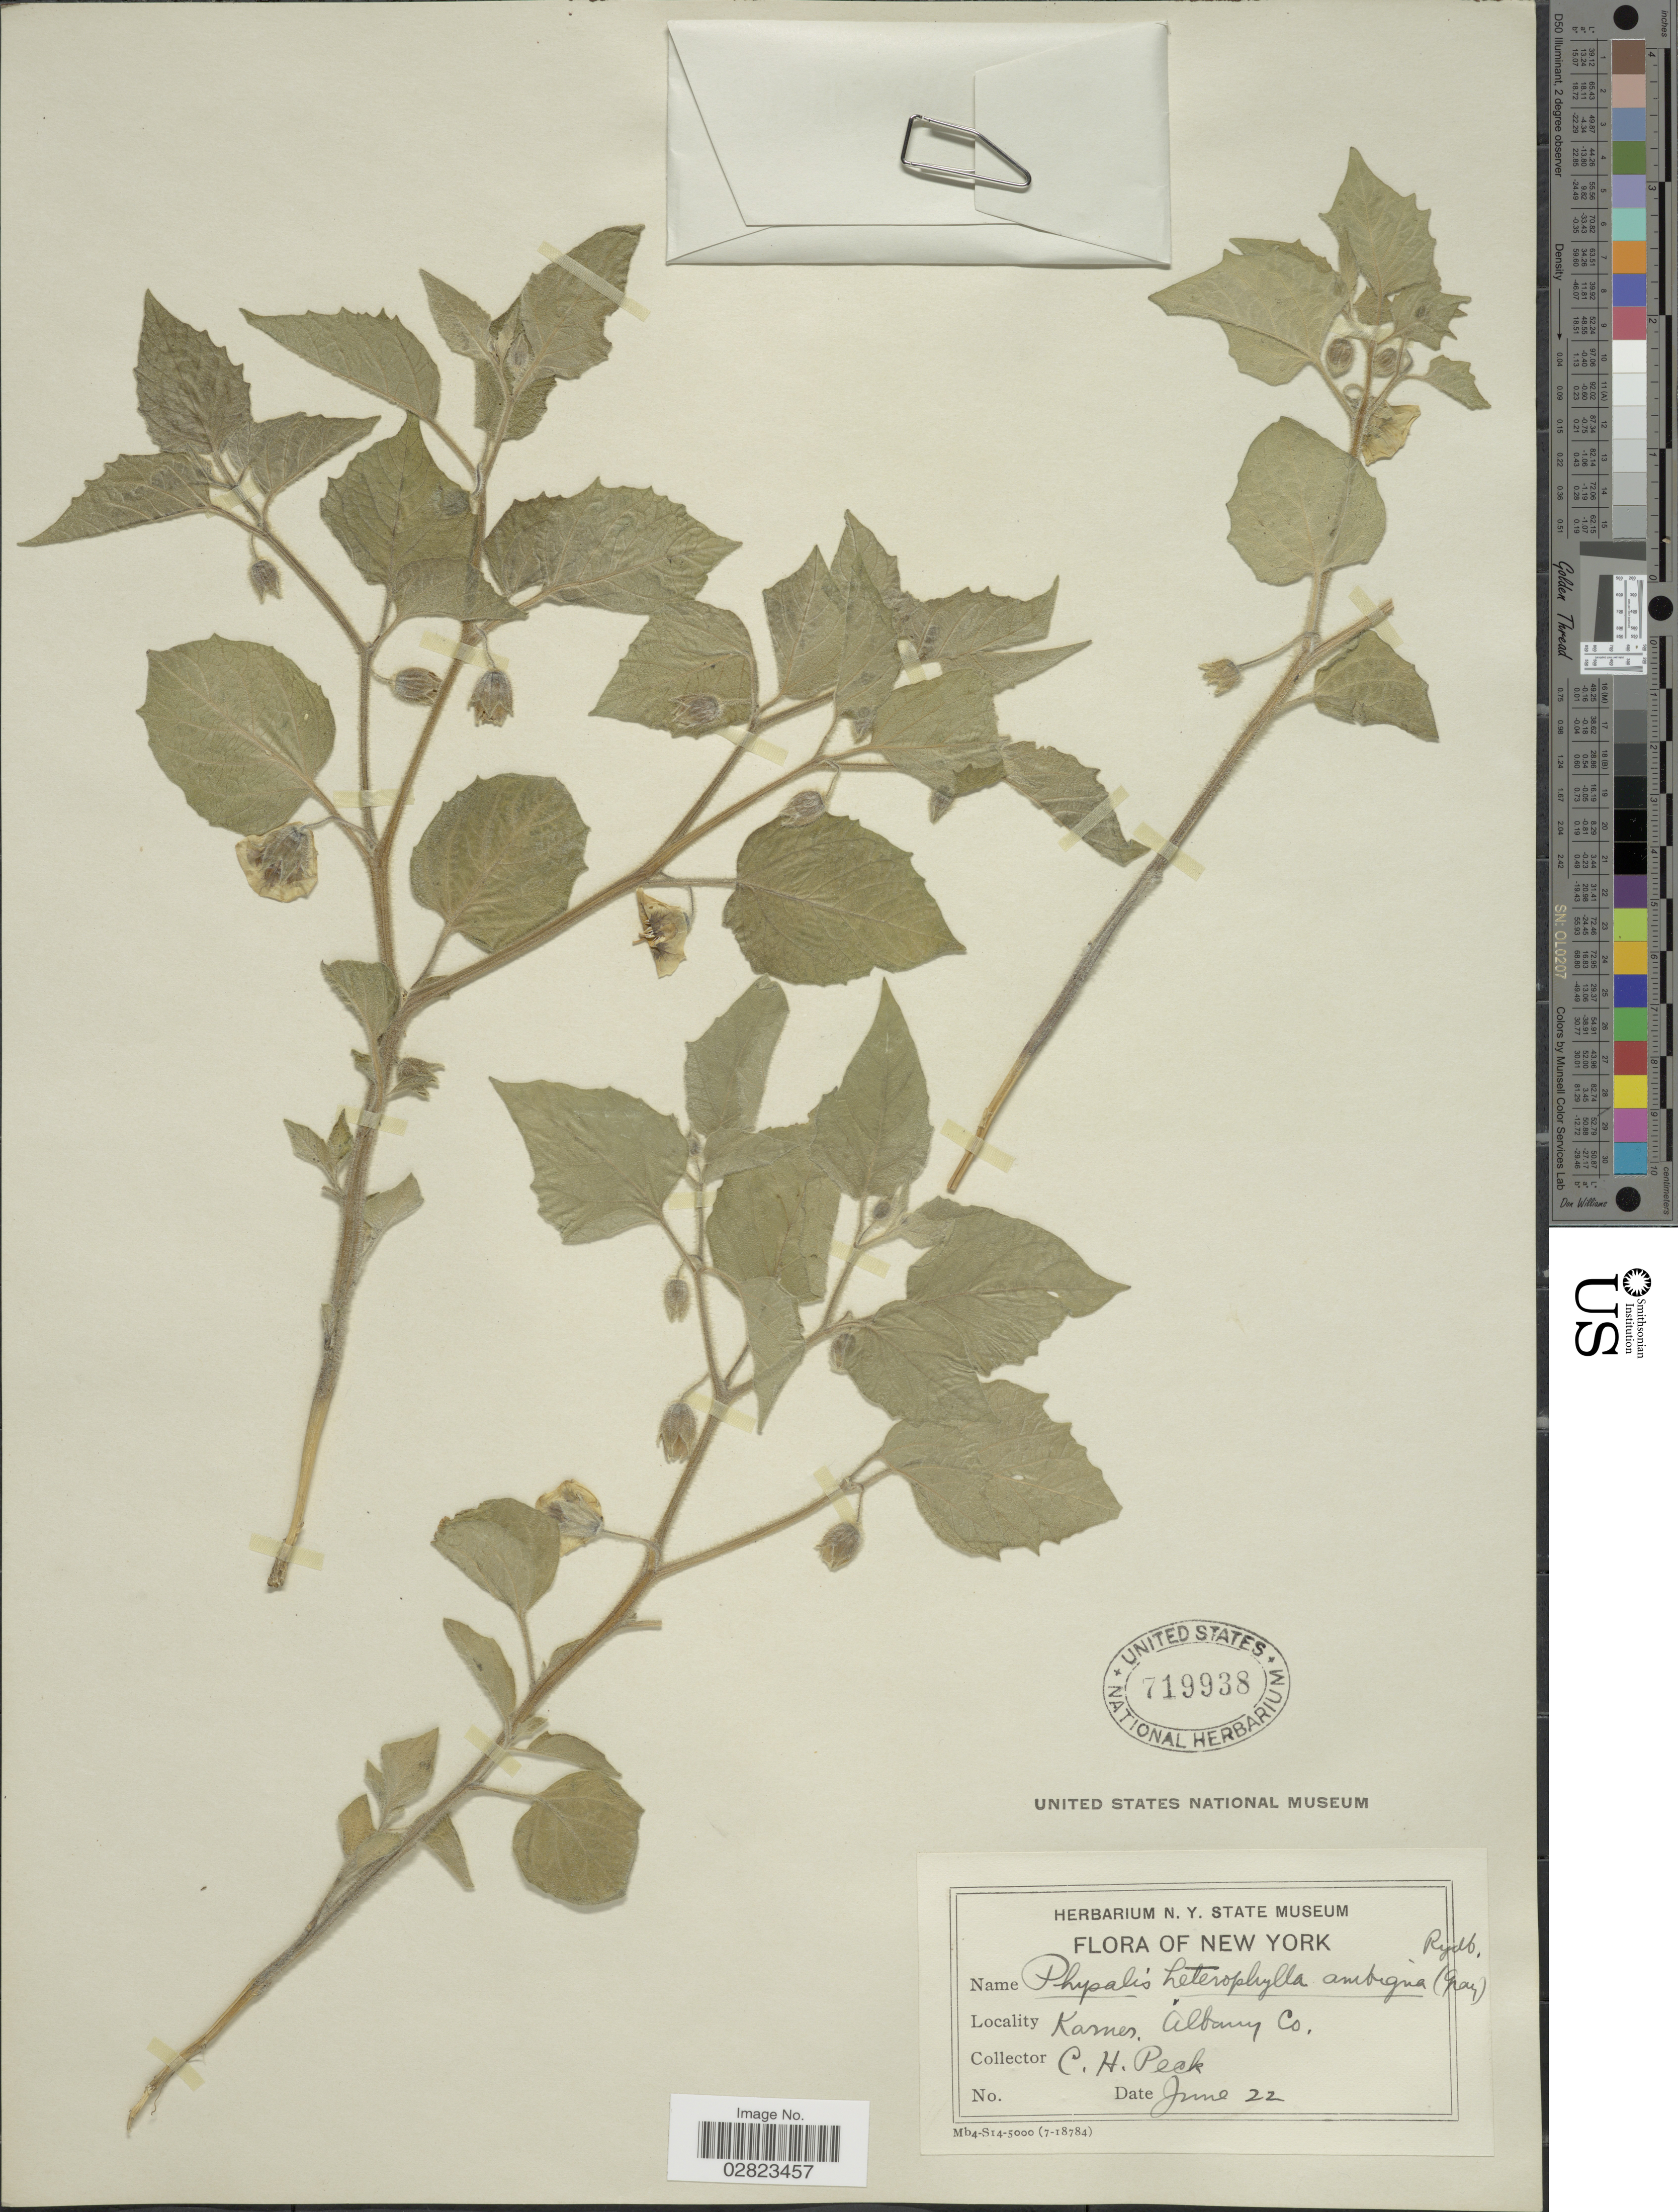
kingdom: Plantae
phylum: Tracheophyta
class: Magnoliopsida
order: Solanales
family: Solanaceae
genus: Physalis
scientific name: Physalis heterophylla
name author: Nees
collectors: C. H. Peck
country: United States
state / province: New York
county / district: Albany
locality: Kasner, Albany Co.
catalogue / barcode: US 719938